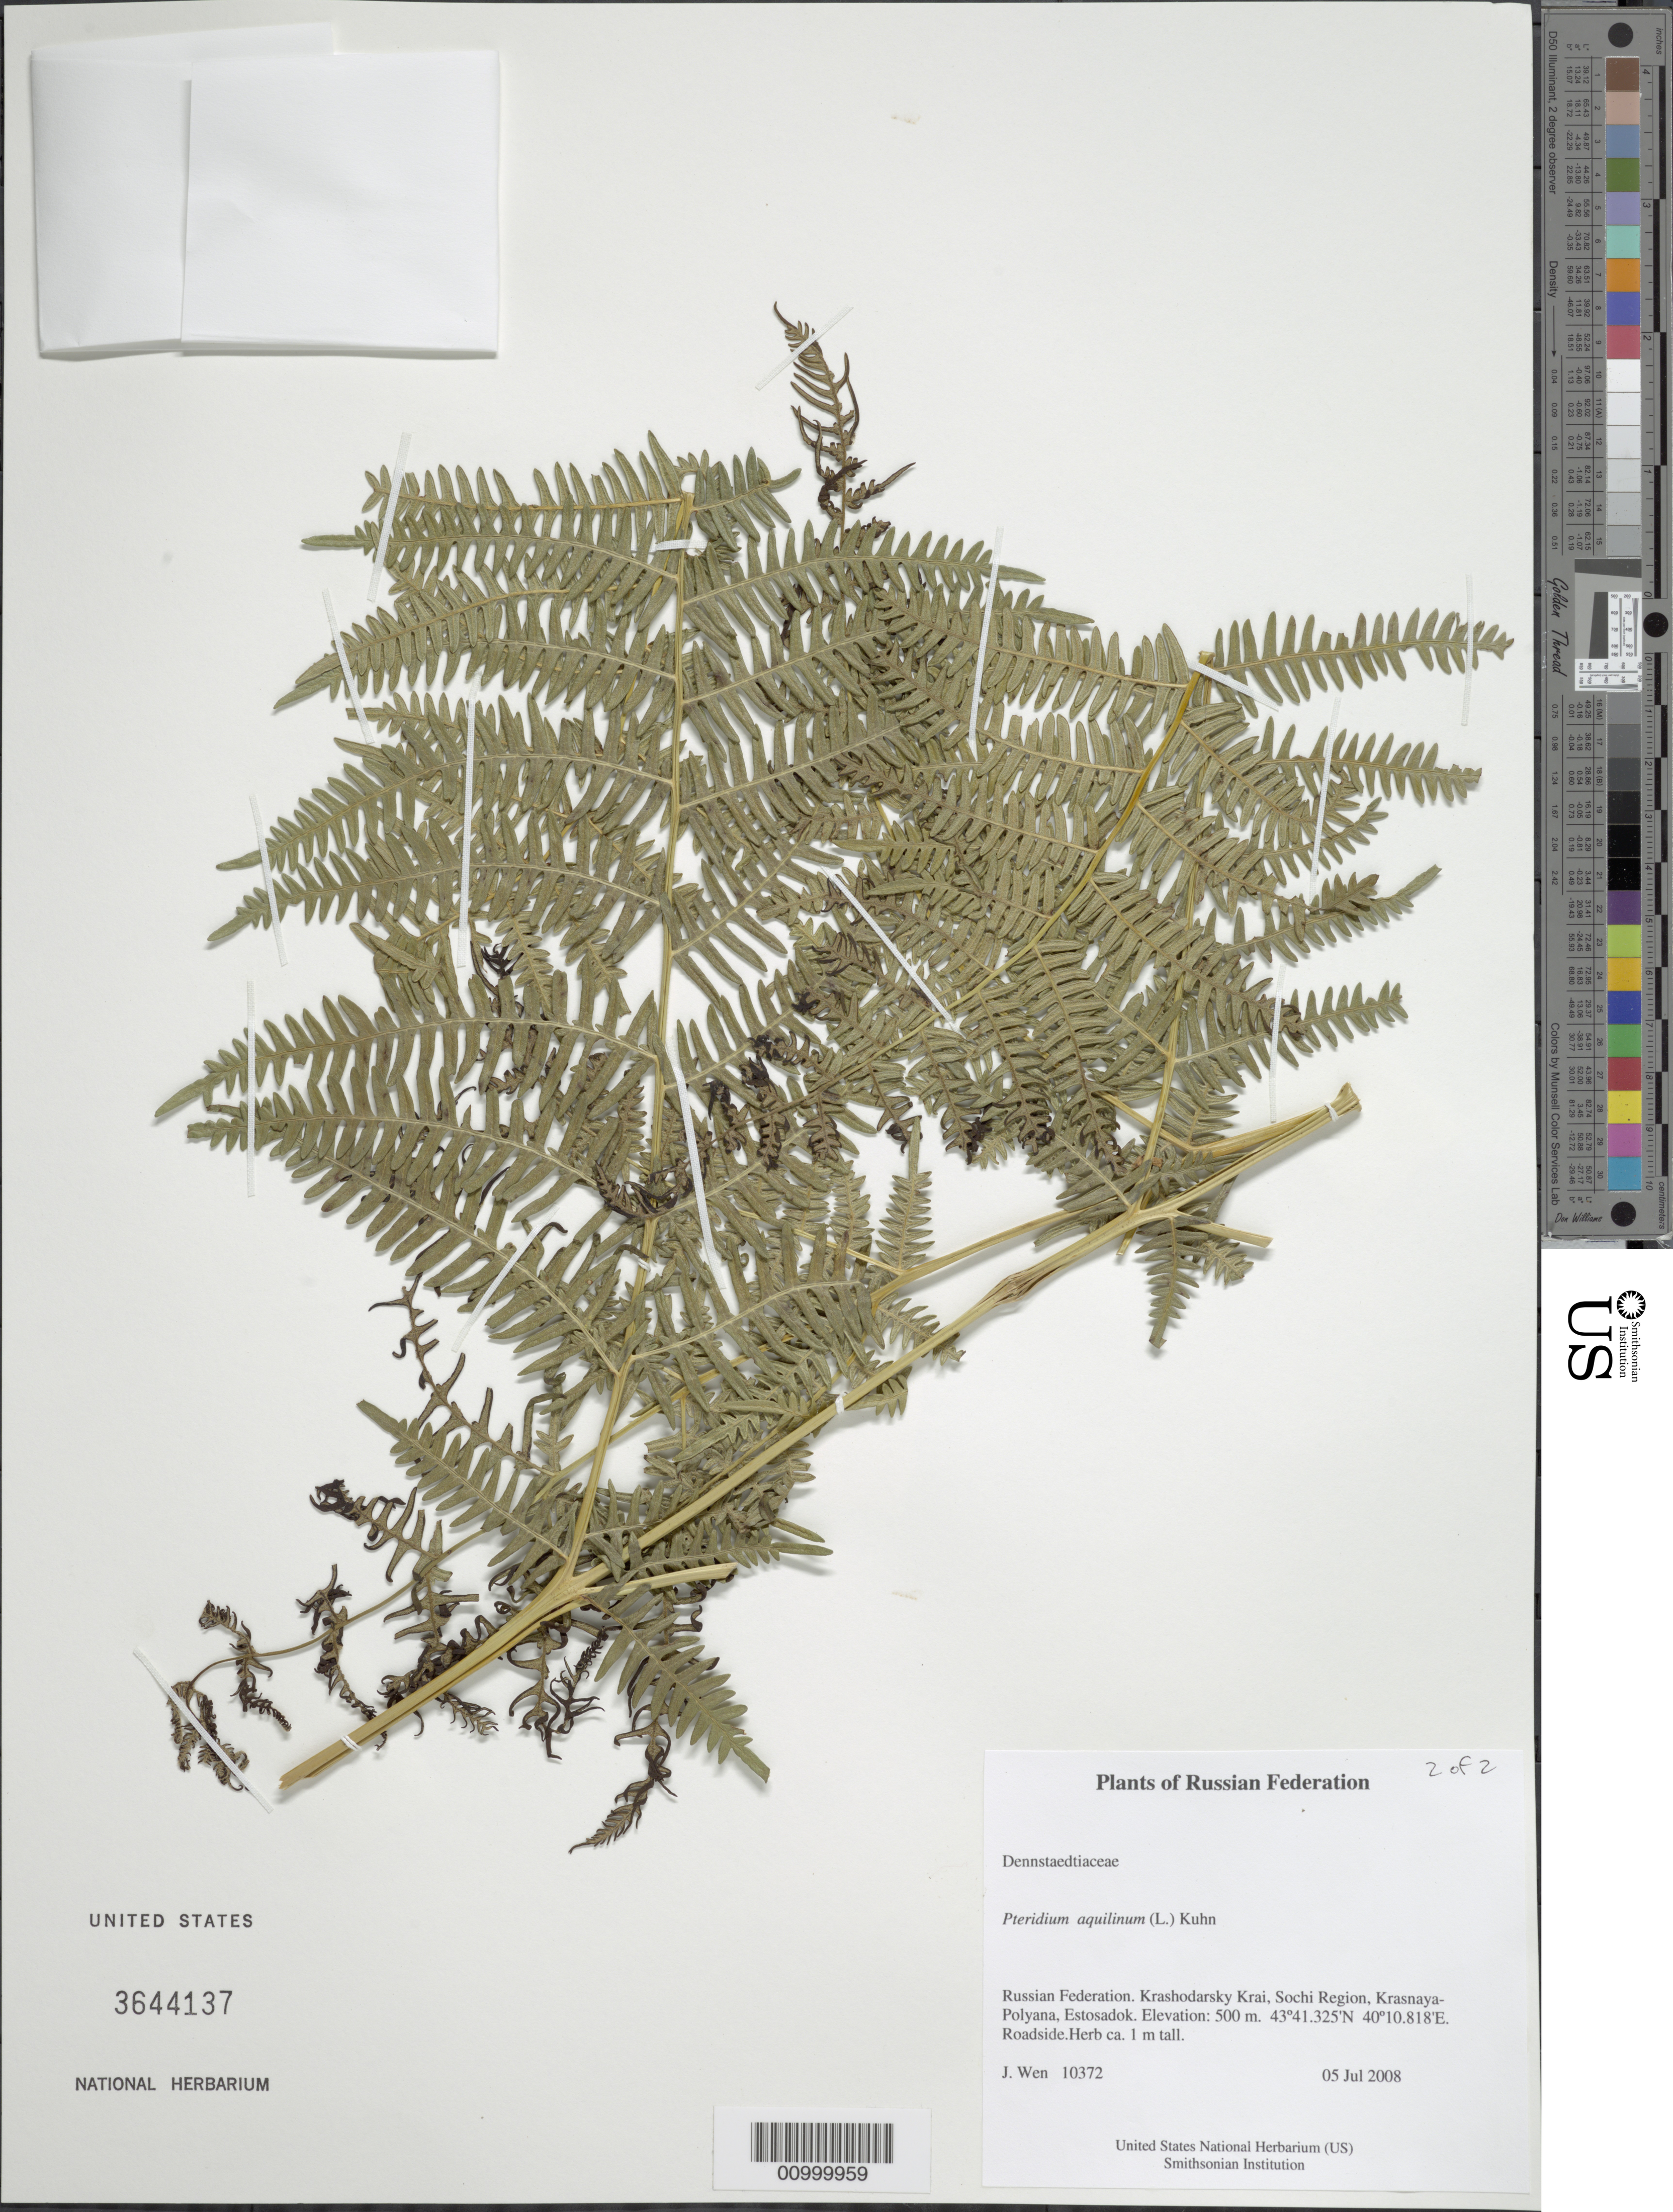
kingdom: Plantae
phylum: Tracheophyta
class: Polypodiopsida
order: Polypodiales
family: Dennstaedtiaceae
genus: Pteridium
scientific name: Pteridium aquilinum var. latiusculum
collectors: J. Wen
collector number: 10372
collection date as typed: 05 Jul 2008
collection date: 2008-07-05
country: Russian Federation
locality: Krashodarsky Krai, Sochi Region, Krasnaya-Polyana, Estosadok.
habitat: Roadside.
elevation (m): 500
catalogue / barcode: US 3644137